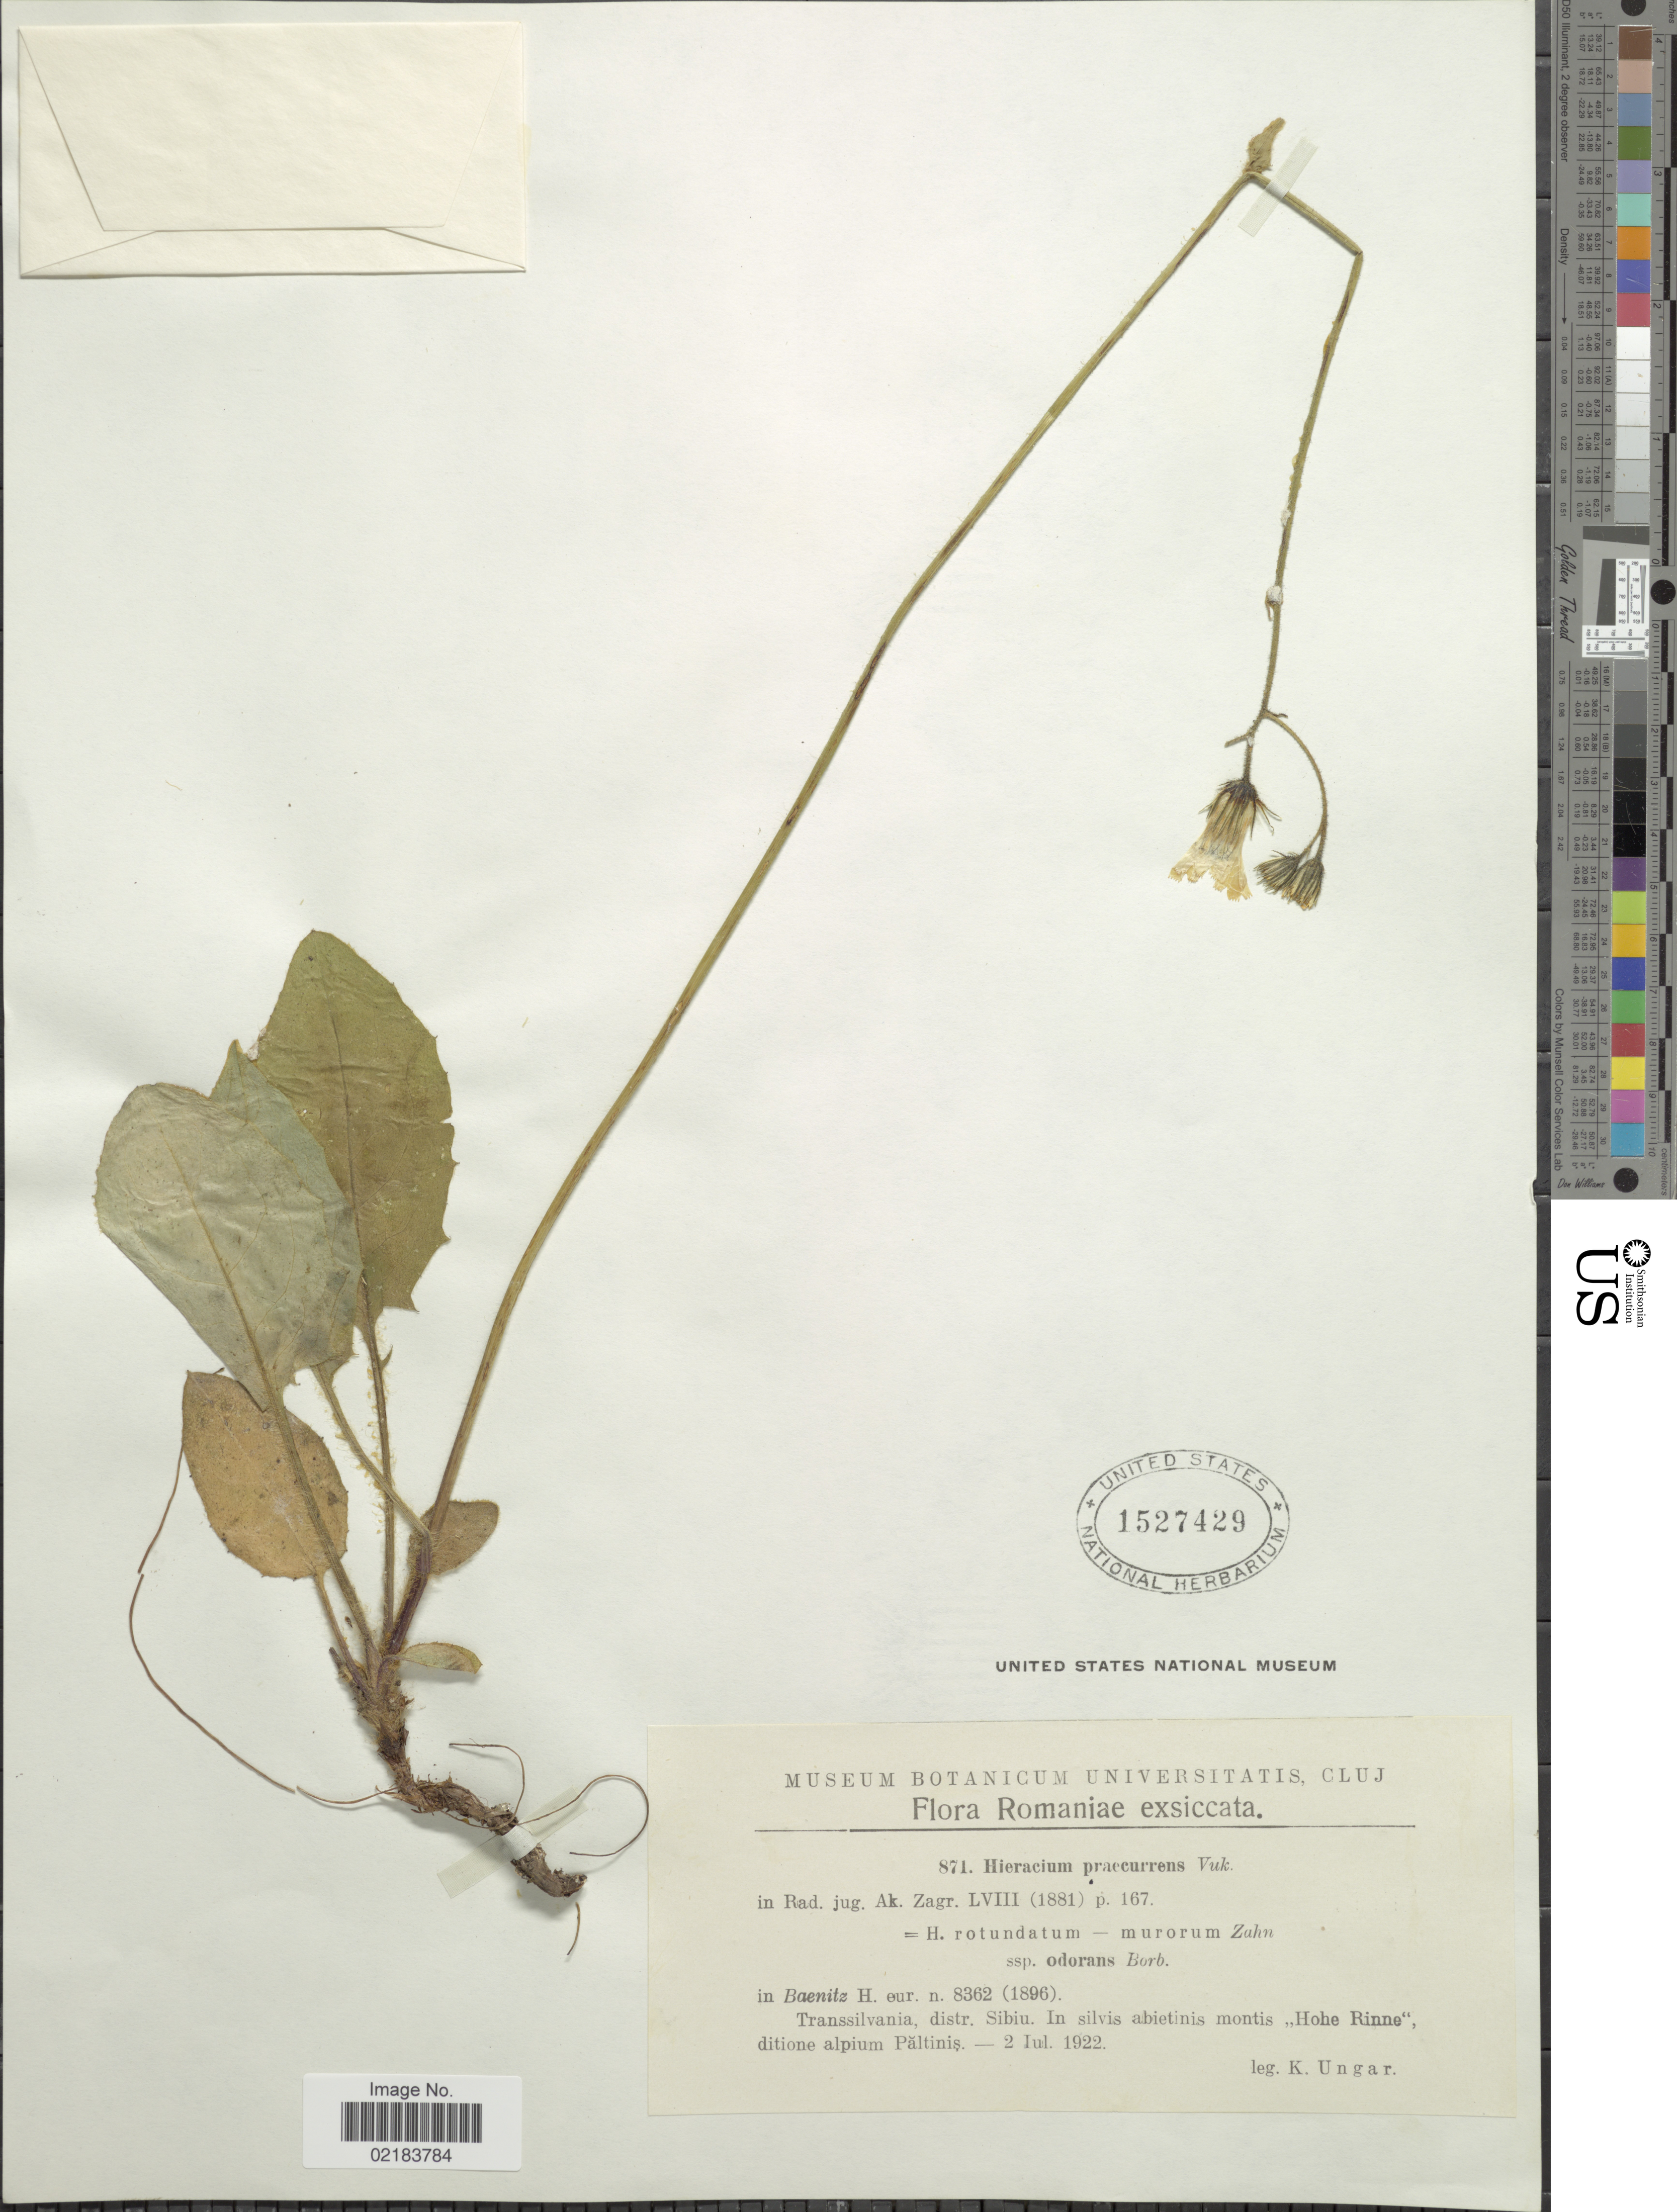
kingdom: Plantae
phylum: Tracheophyta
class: Magnoliopsida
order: Asterales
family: Asteraceae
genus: Hieracium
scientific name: Hieracium praecurrens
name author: Vuk.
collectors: K. Ungar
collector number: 871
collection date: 1922-07-02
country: Romania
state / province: Sibiu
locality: Transsilvania, distr. Sibiu. In silvis abietinis montis "Hohe Rinne", ditione alpium Paltinis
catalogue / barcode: US 1527429